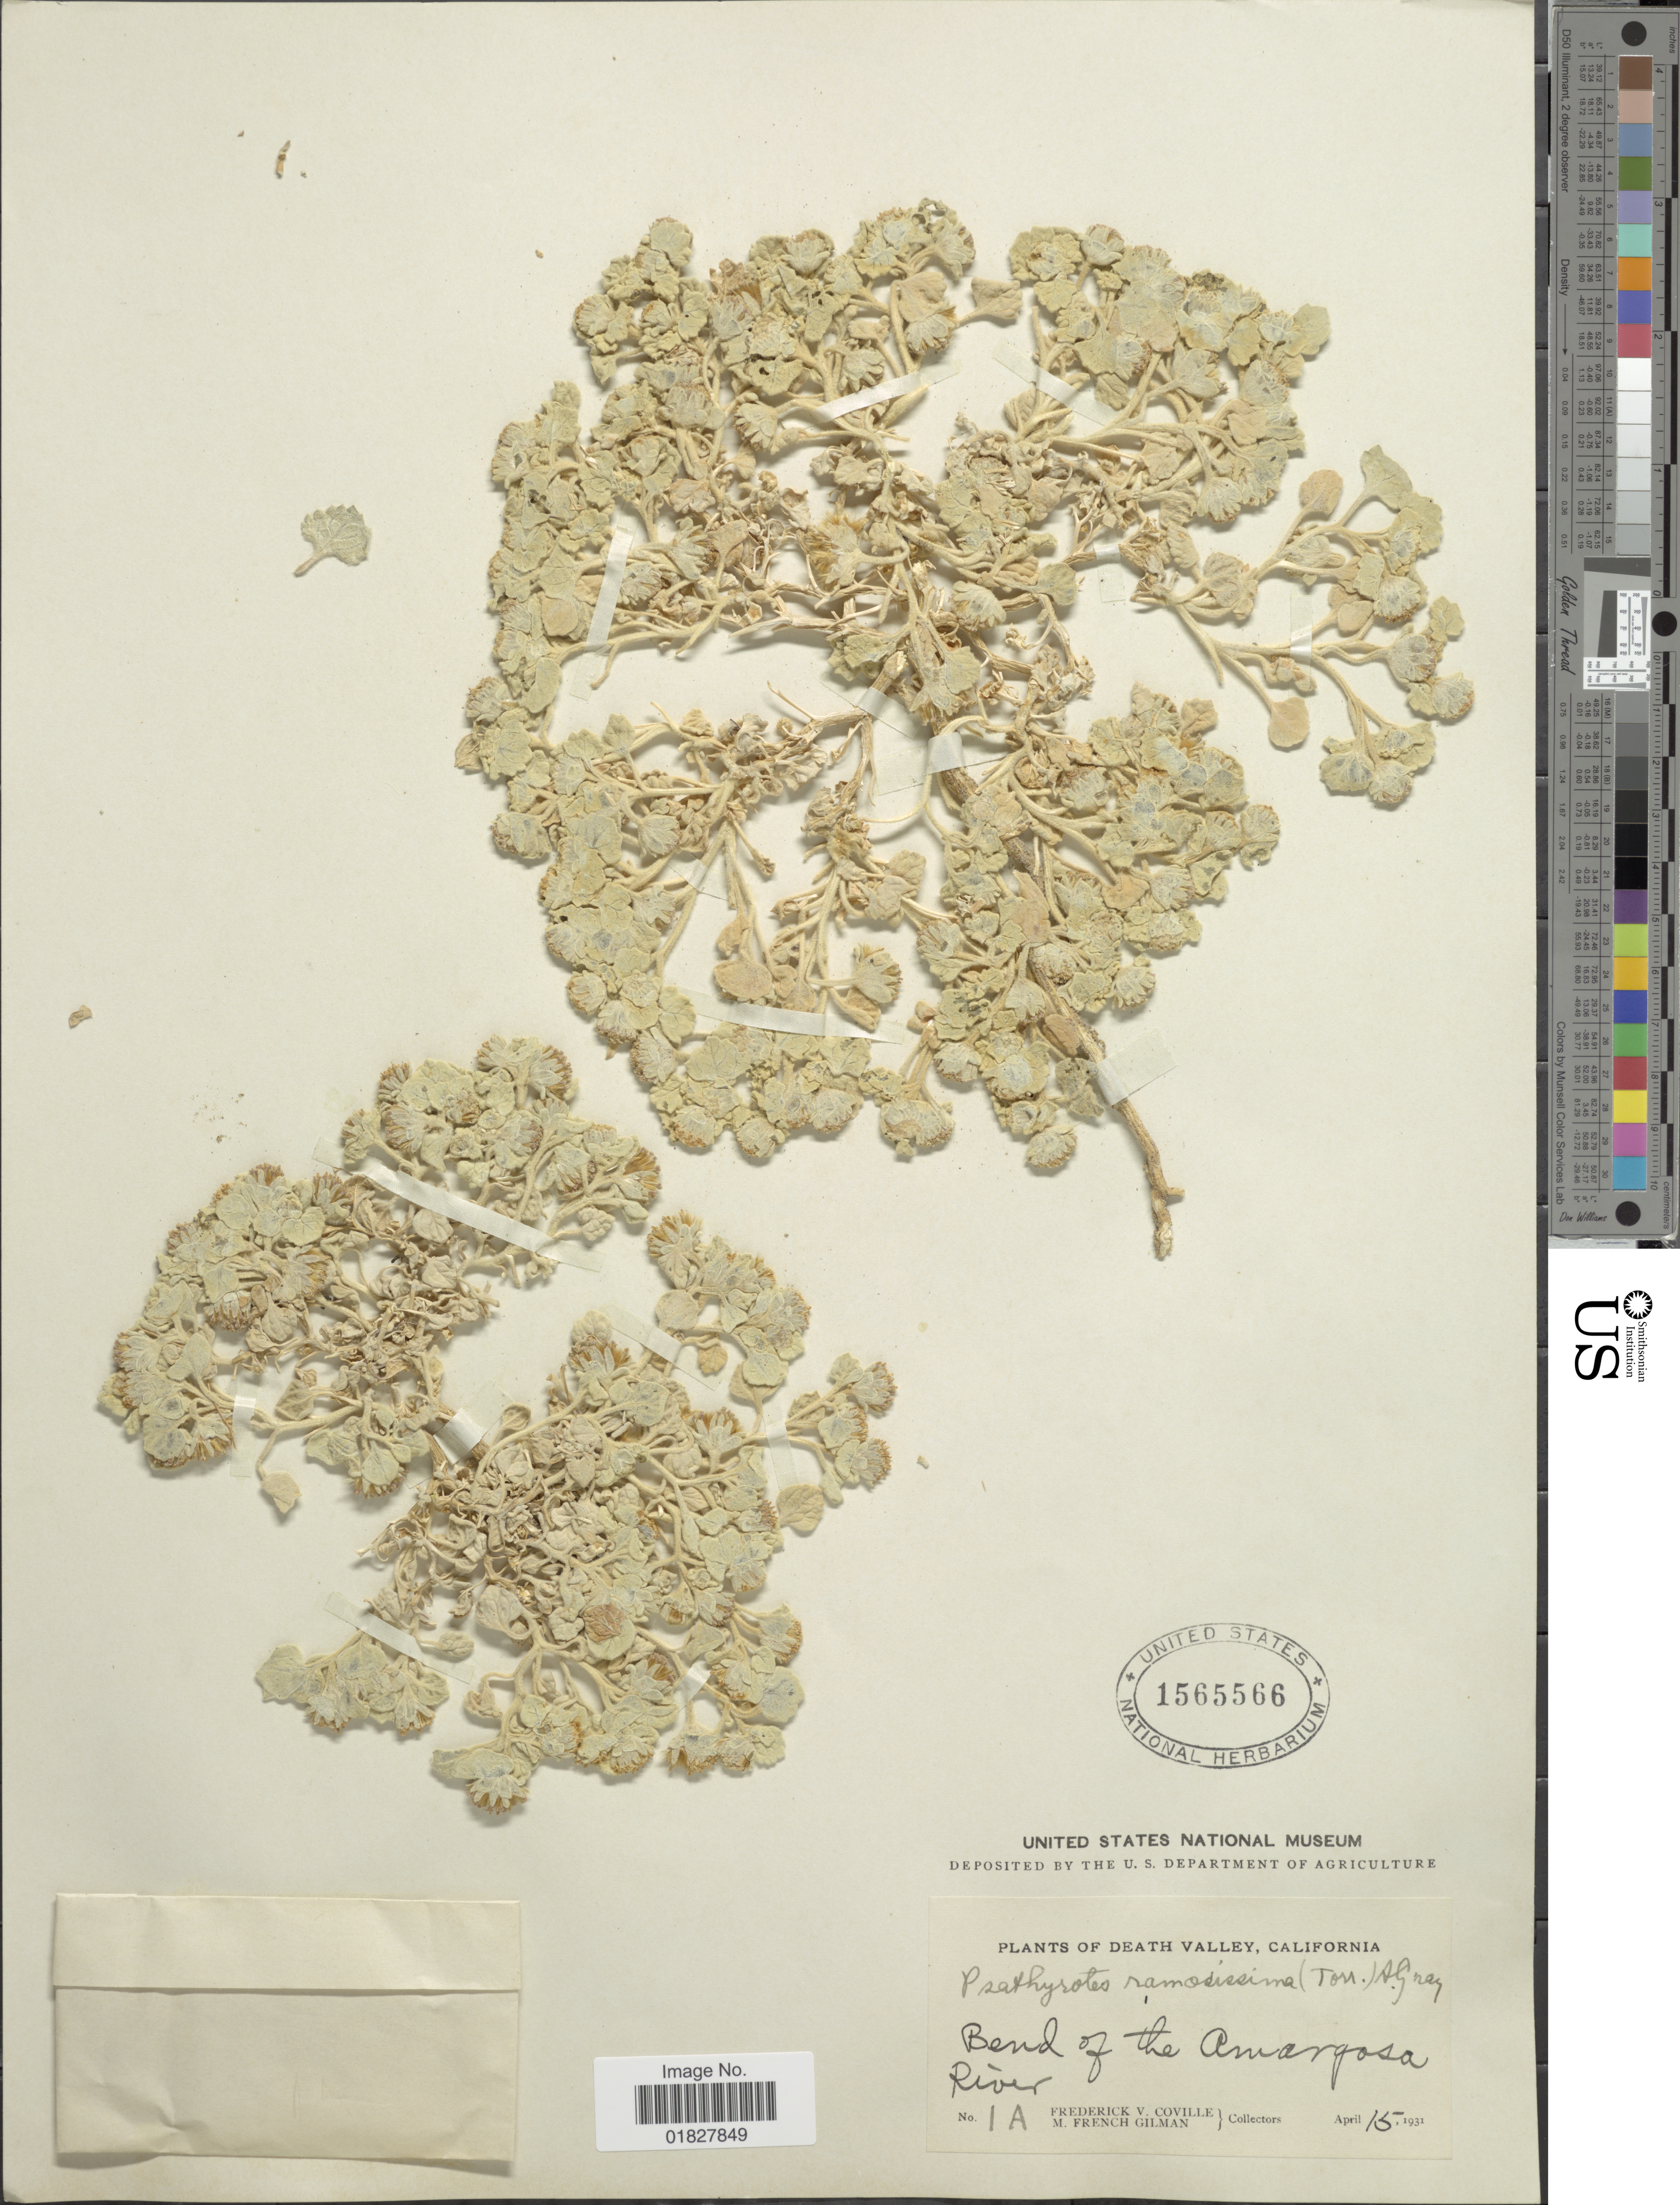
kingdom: Plantae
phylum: Tracheophyta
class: Magnoliopsida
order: Asterales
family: Asteraceae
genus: Psathyrotes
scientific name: Psathyrotes ramosissima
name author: (Torr.) A. Gray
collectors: F. V. Coville & M. F. Gilman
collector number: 1A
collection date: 1931-04-15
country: United States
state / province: California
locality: Death Valley, Bend of the Amargosa River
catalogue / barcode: US 1565566